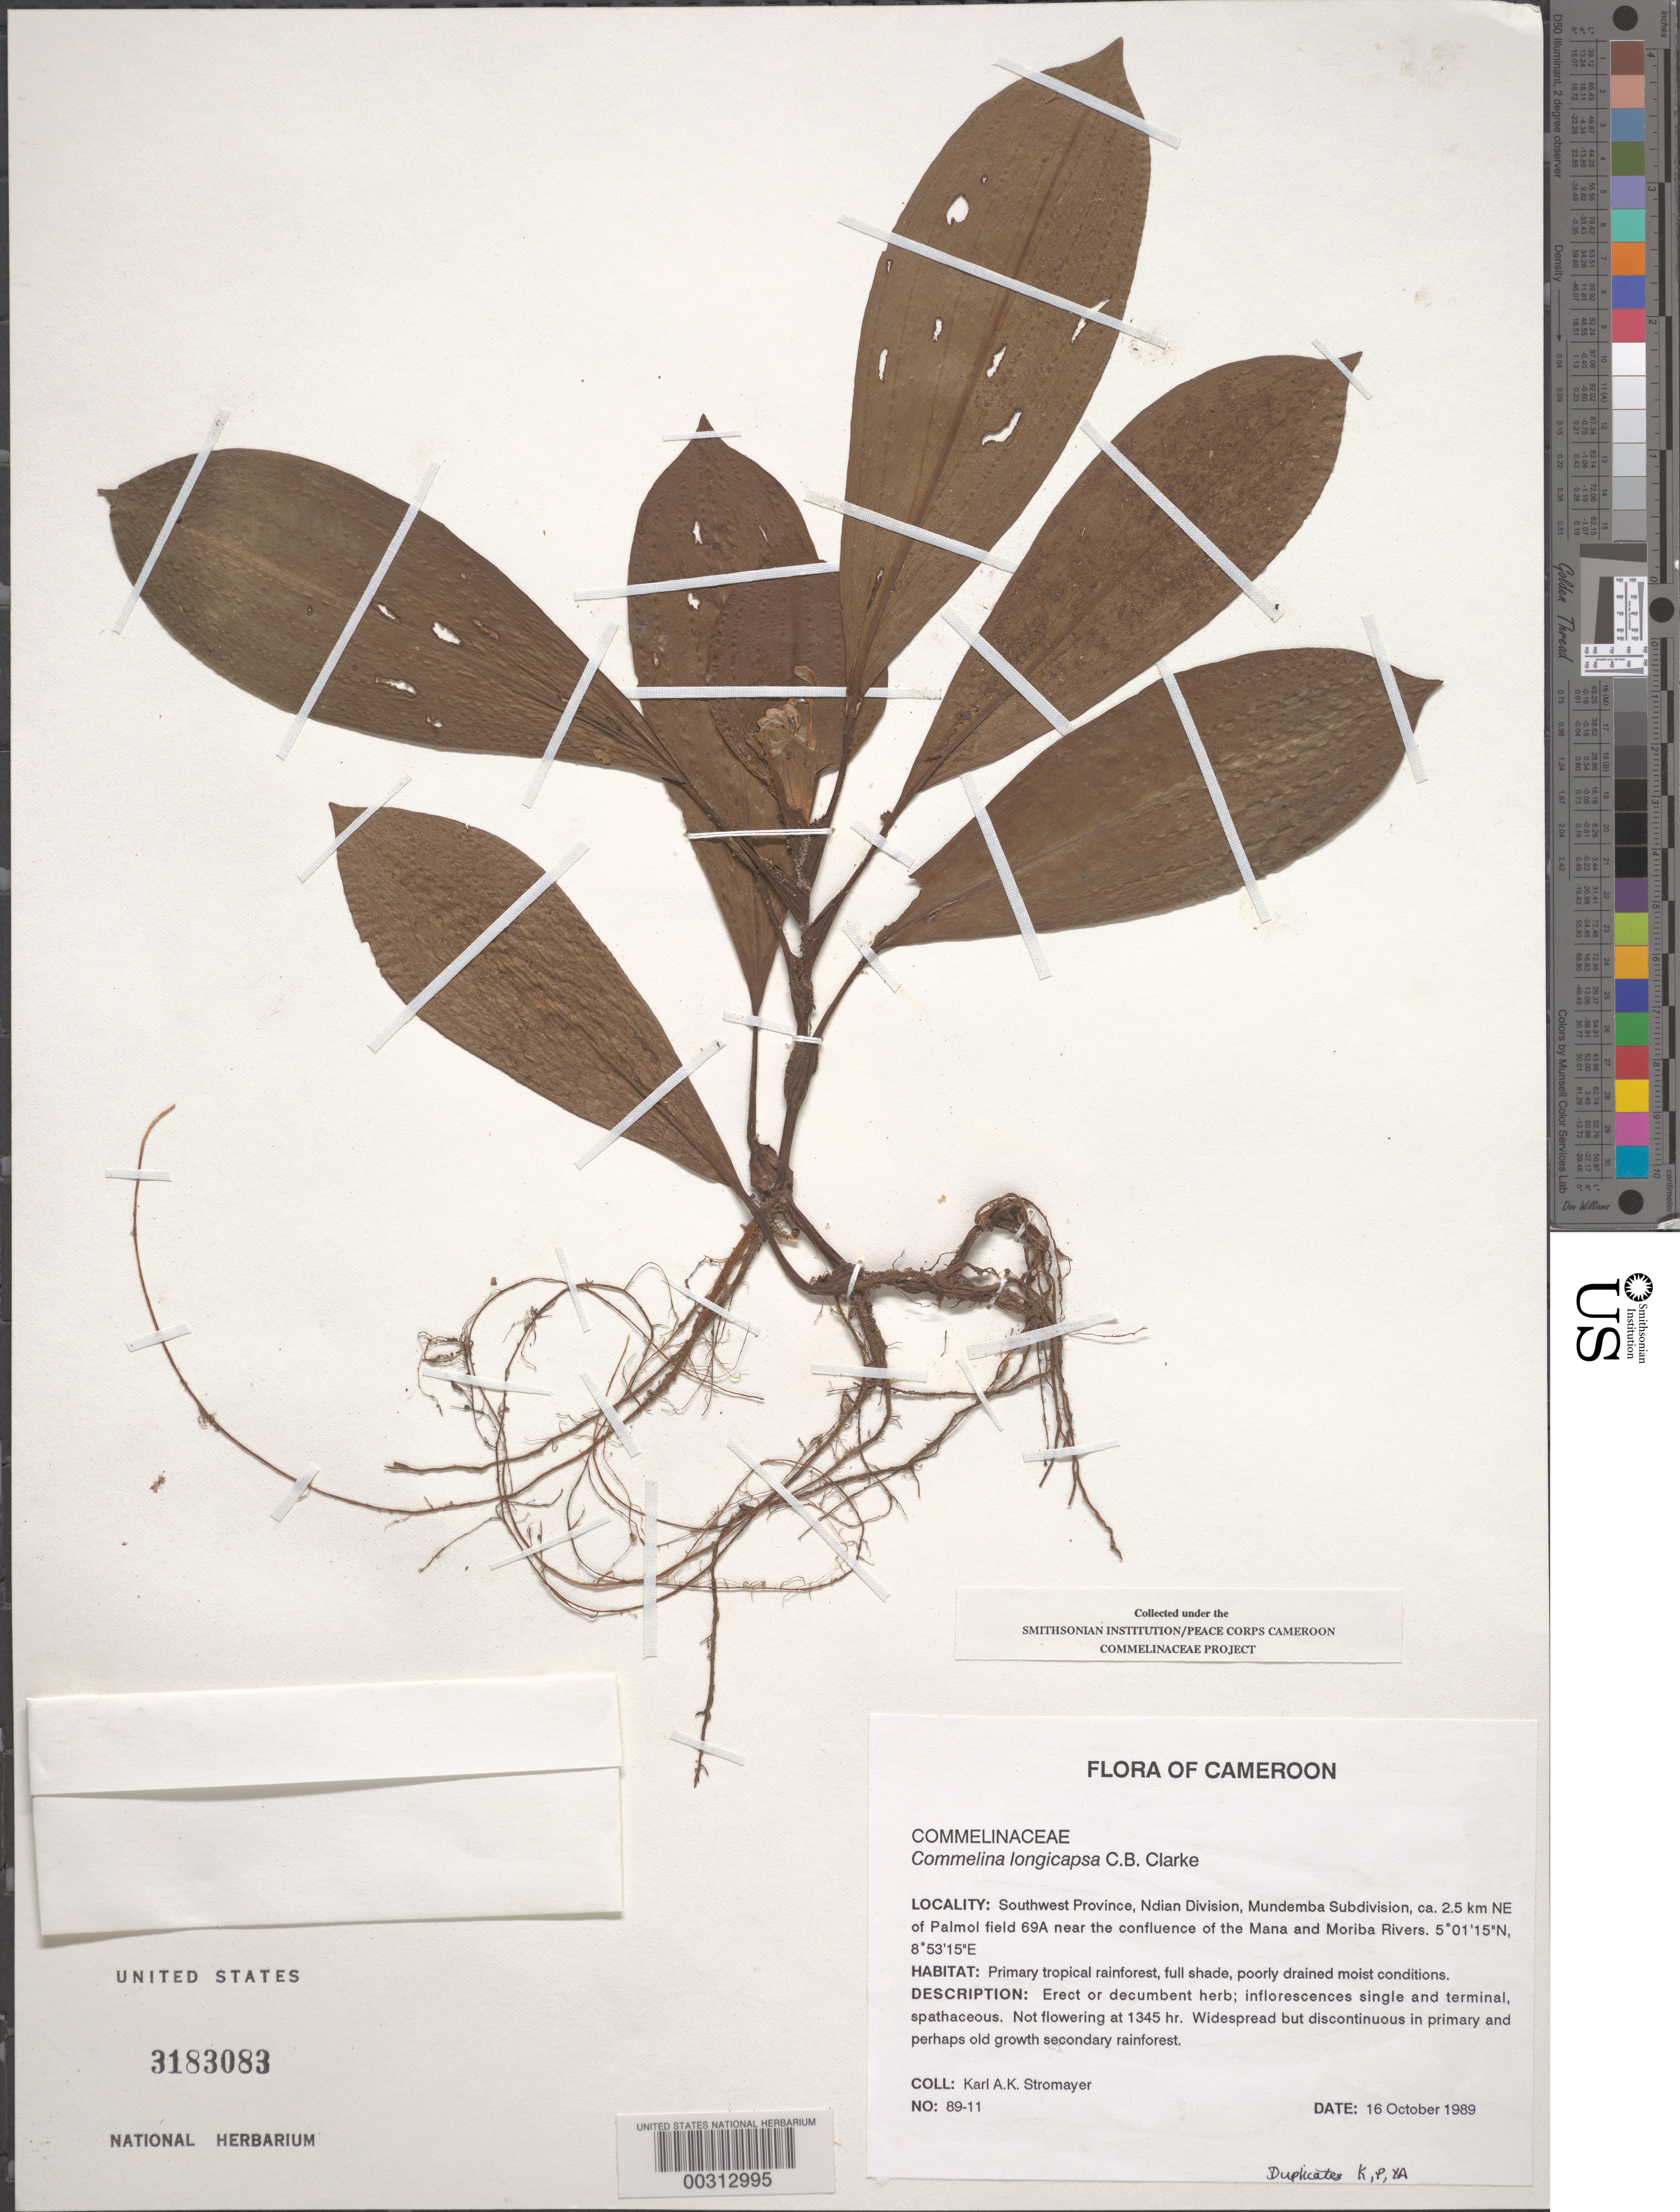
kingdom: Plantae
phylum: Tracheophyta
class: Liliopsida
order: Commelinales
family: Commelinaceae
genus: Commelina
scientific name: Commelina longicapsa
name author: C.B. Clarke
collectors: K. A. Stromayer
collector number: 89-11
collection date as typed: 16 Oct 1989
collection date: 1989-10-16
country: Cameroon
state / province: Sud-Ouest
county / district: Ndian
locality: Mundemba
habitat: Primary tropical rainforest, full shade, poorly drained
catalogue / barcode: US 3183083